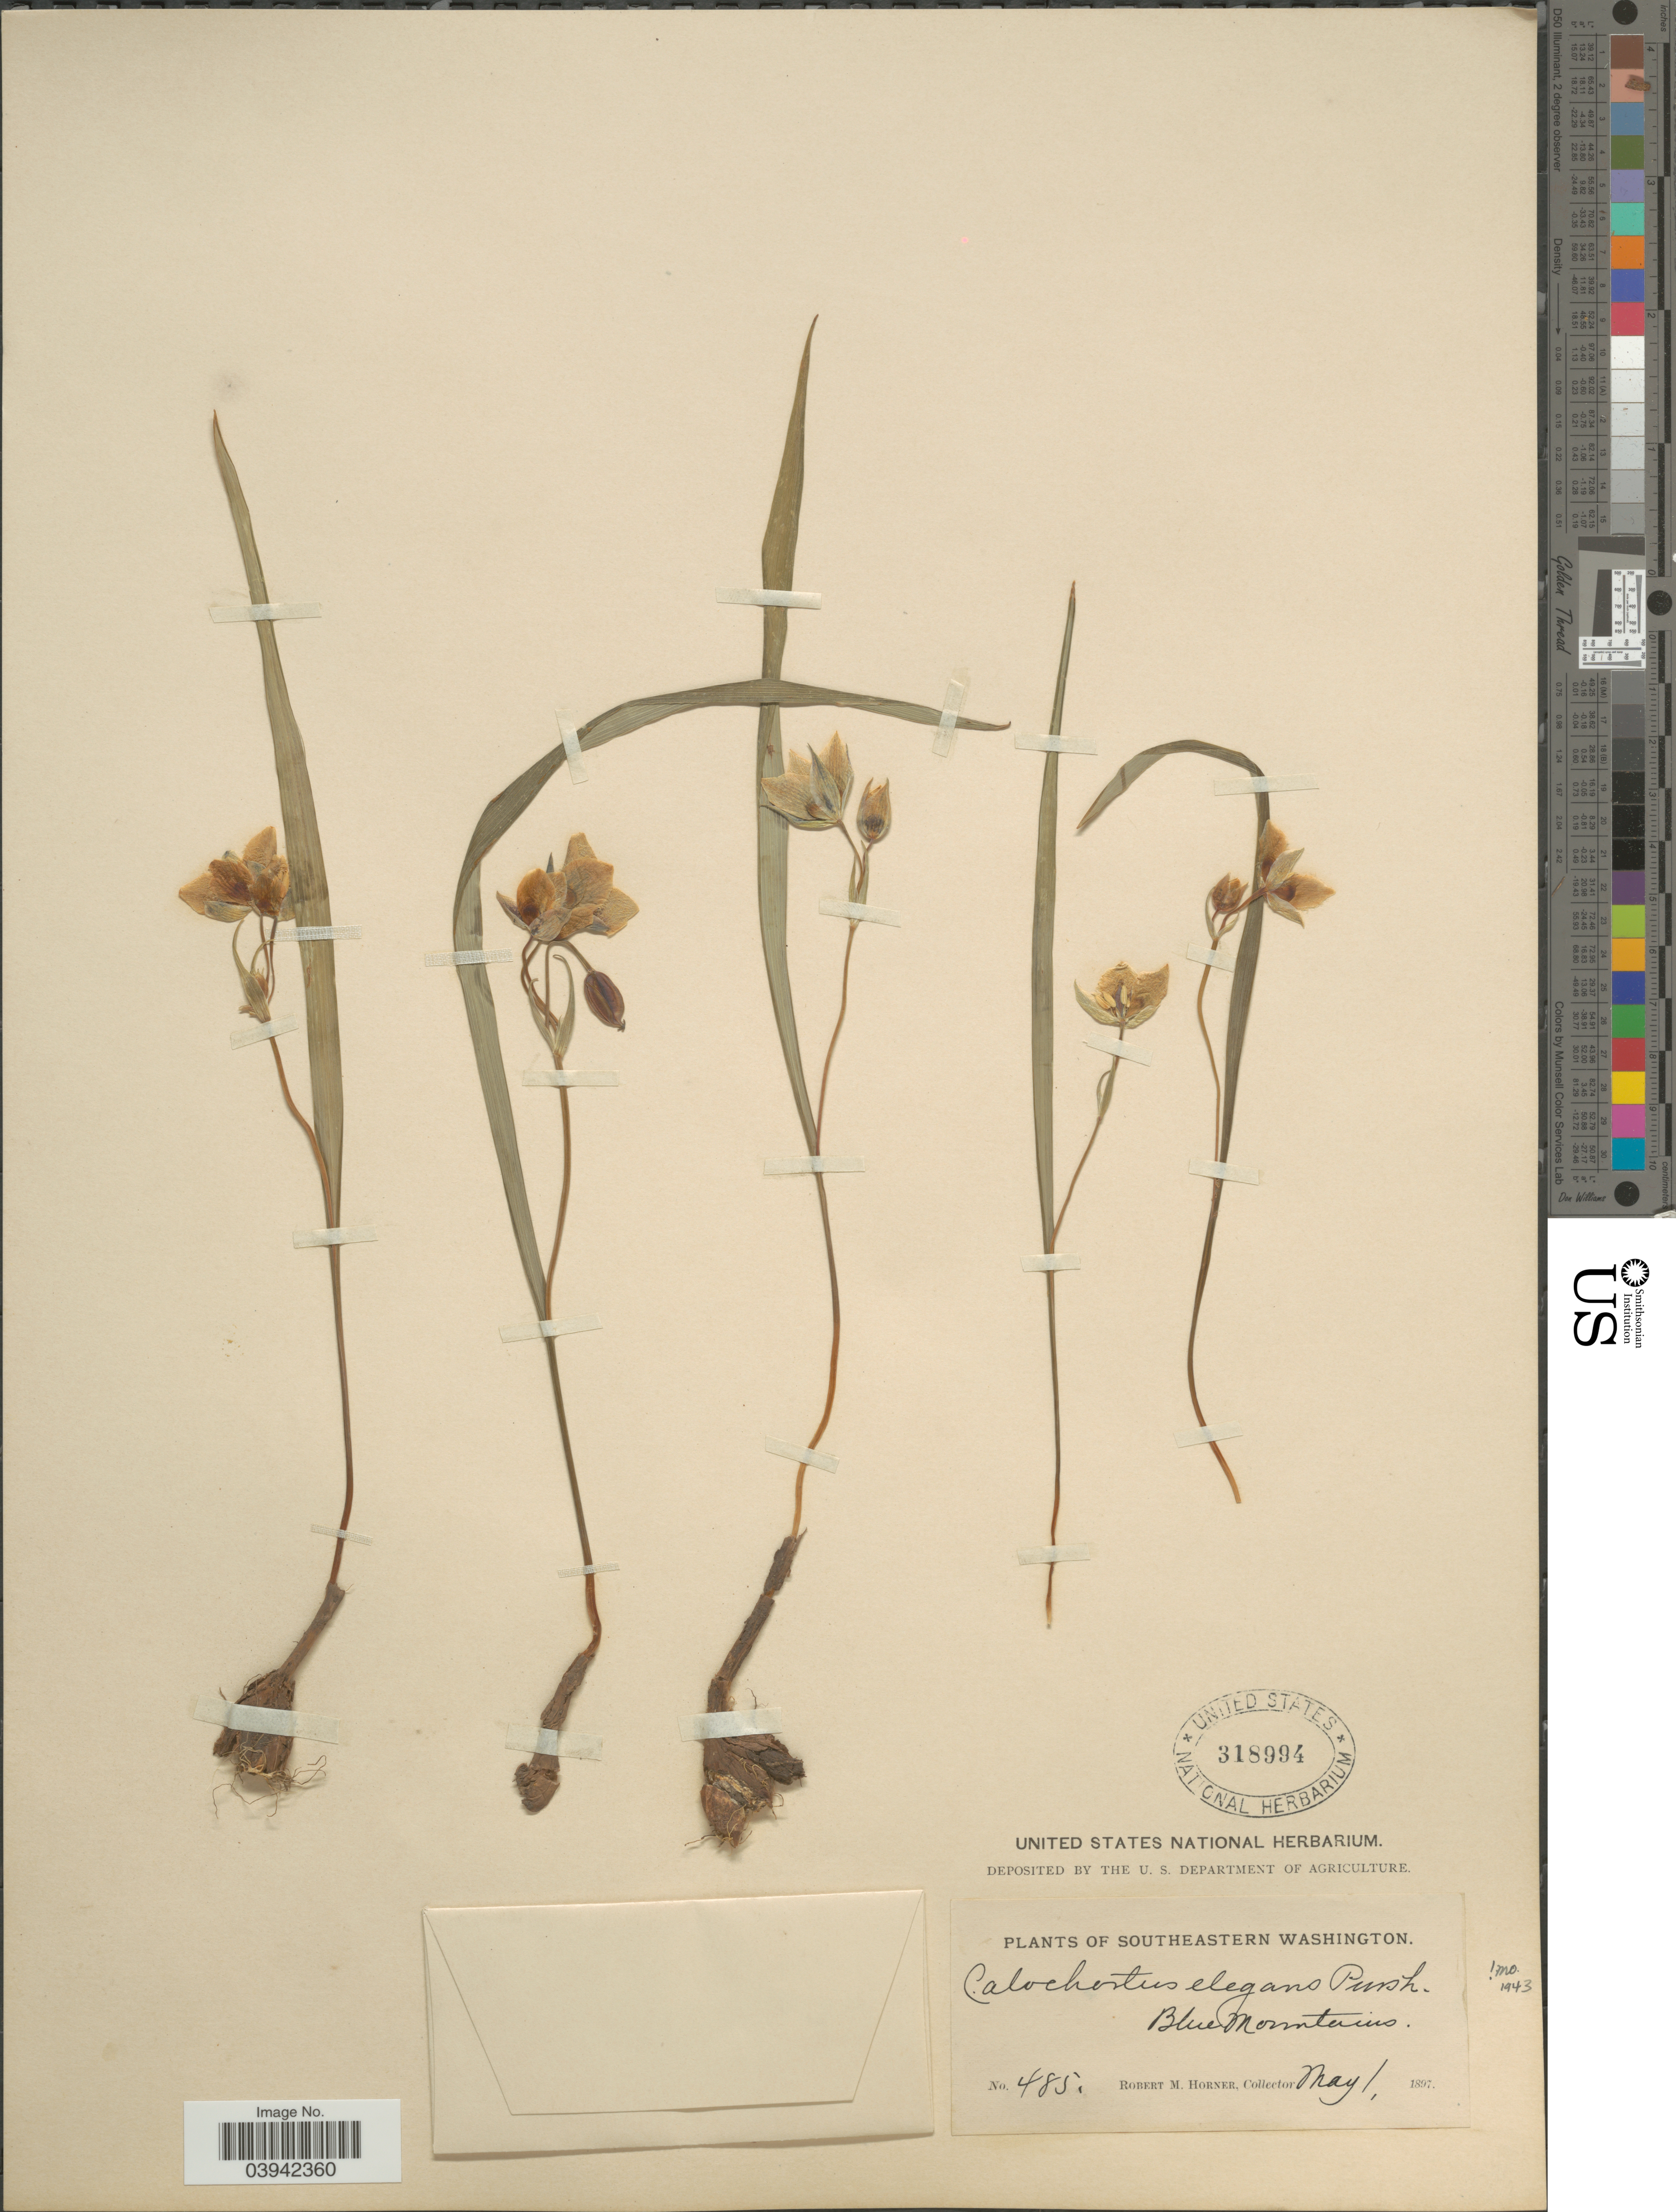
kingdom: Plantae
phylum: Tracheophyta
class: Liliopsida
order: Liliales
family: Liliaceae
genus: Calochortus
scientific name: Calochortus elegans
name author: Pursh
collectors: R. Horner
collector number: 485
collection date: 1897-05-01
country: United States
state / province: Washington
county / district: Clallam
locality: Southeastern Washington. Blue Mountains.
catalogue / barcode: US 318994